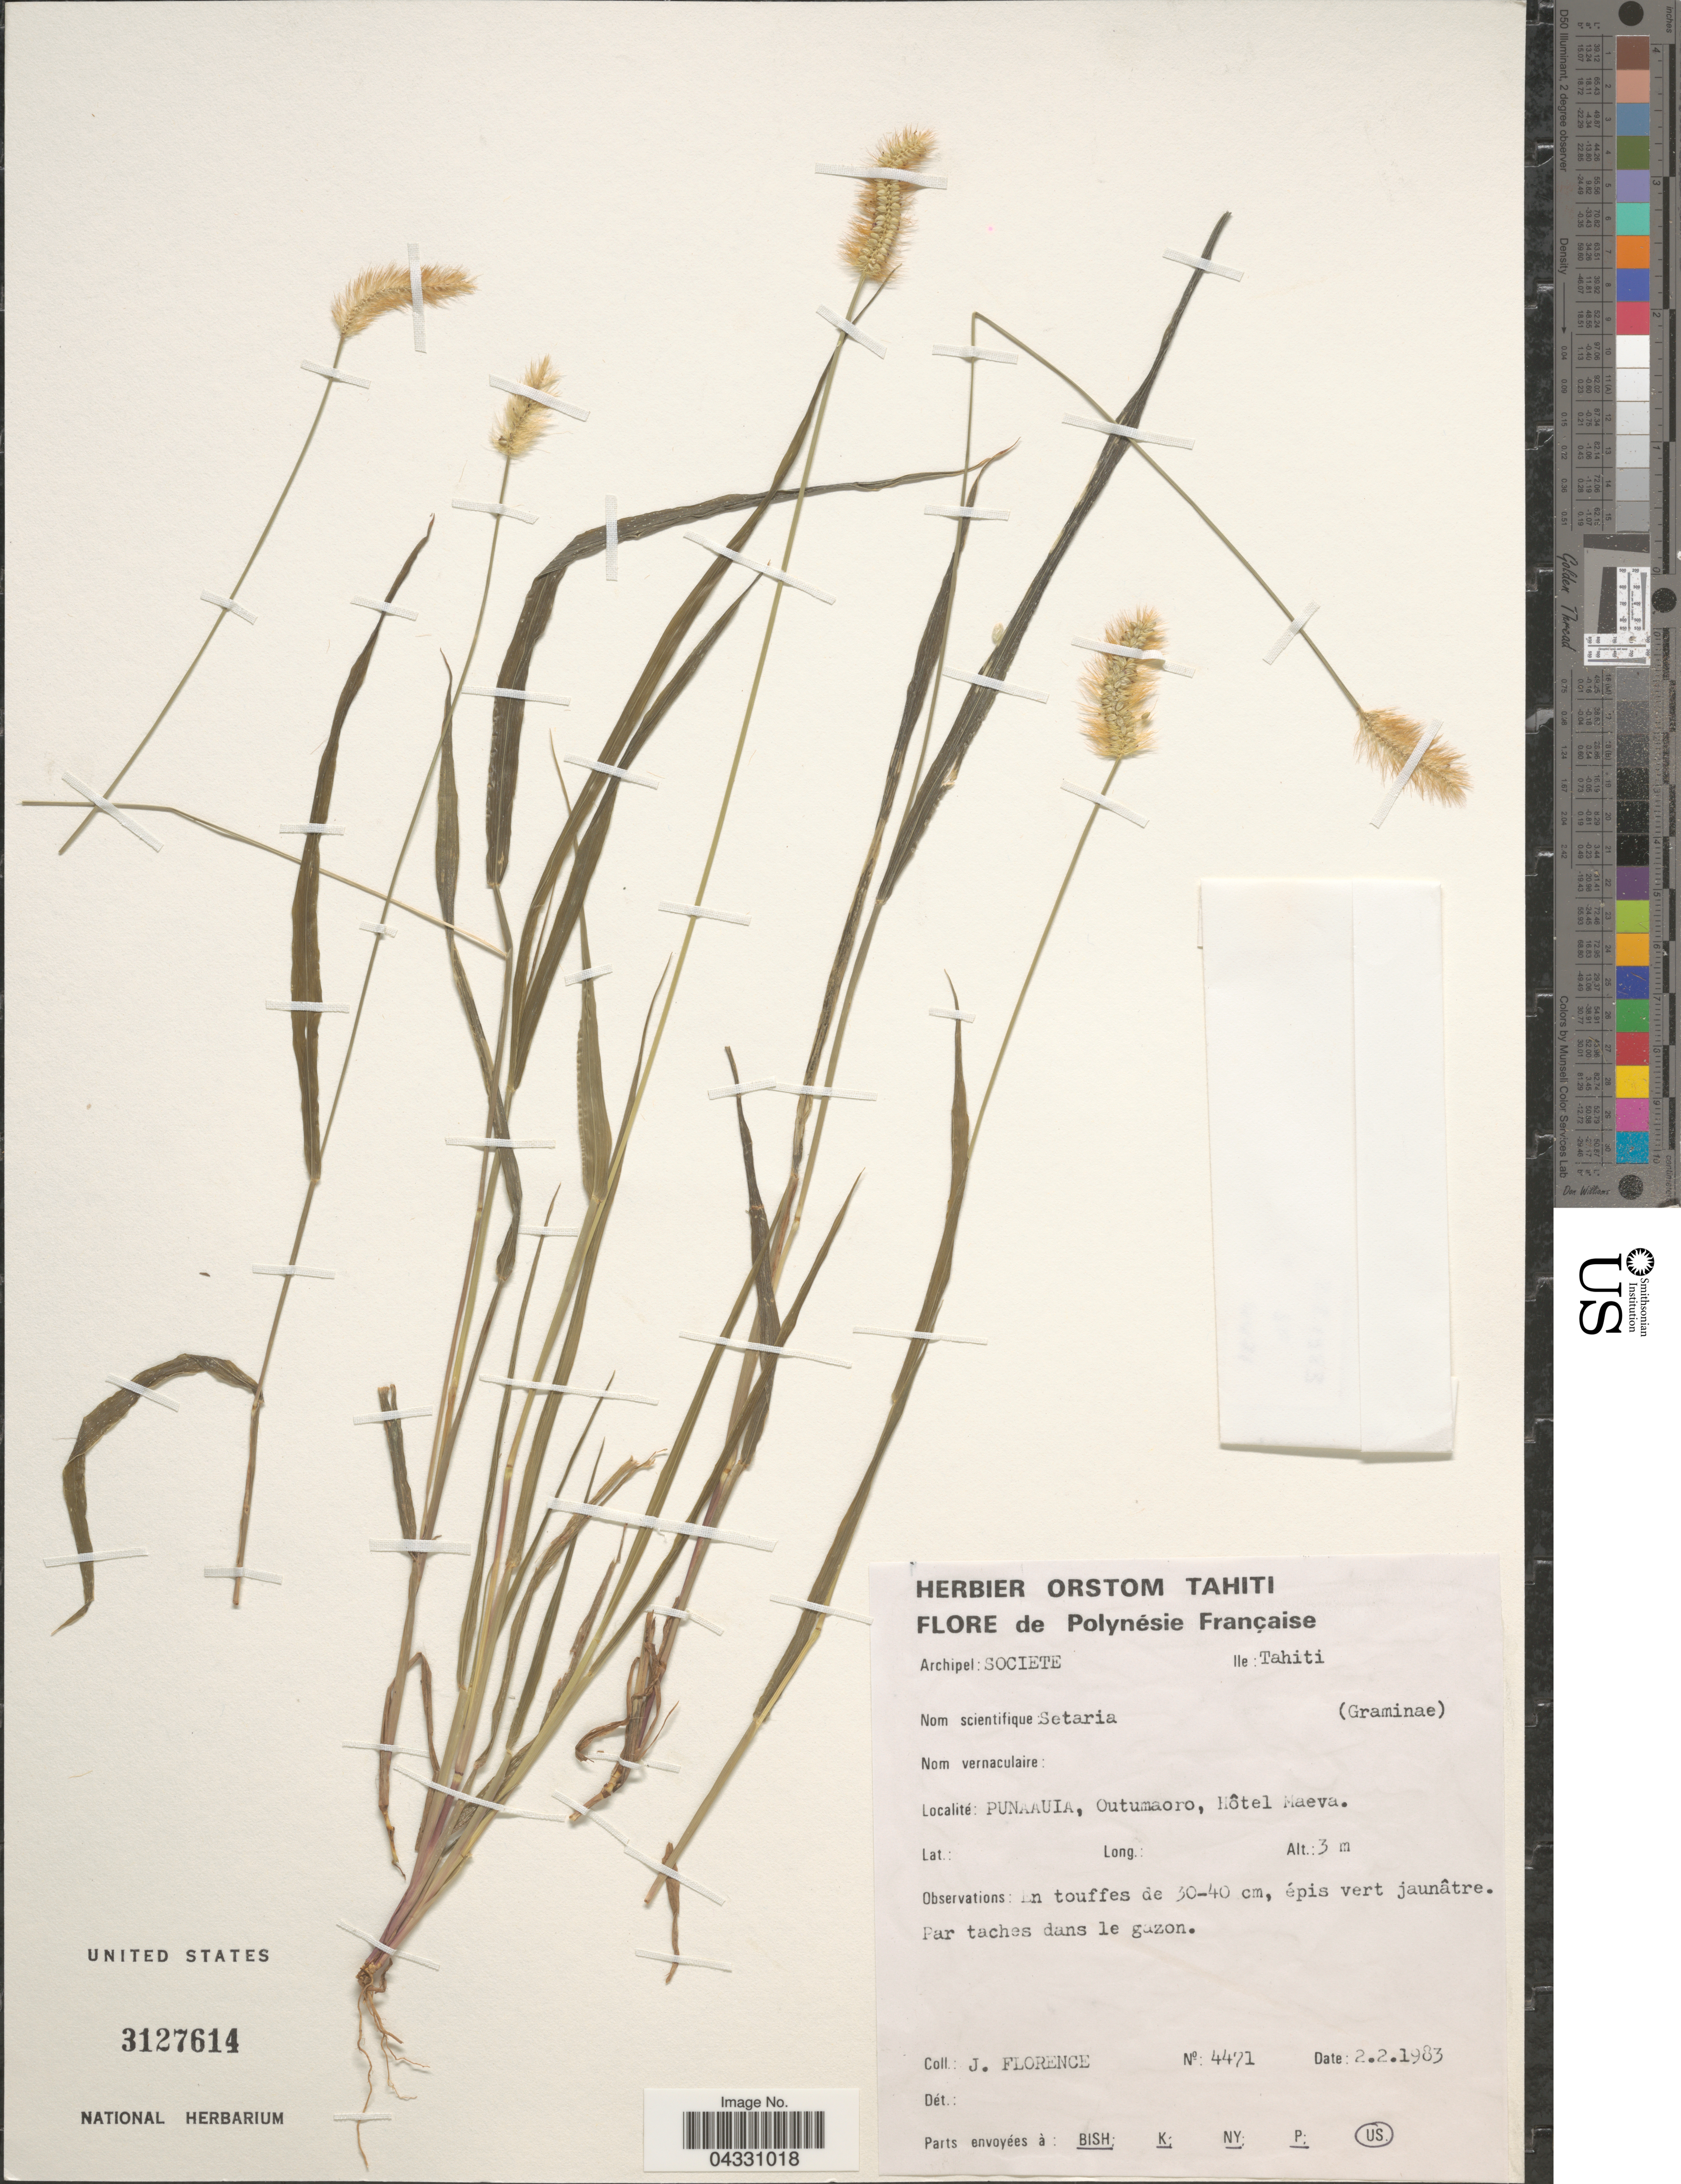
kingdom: Plantae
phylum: Tracheophyta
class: Liliopsida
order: Poales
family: Poaceae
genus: Setaria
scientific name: Setaria sp.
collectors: J. Florence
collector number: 4471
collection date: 1983-02-02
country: French Polynesia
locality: Polynésie Française. Archipel: Societe. Ile: Tahiti. Punaauia, Outumaoro, Hôtel Maeva.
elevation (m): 3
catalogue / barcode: US 3127614